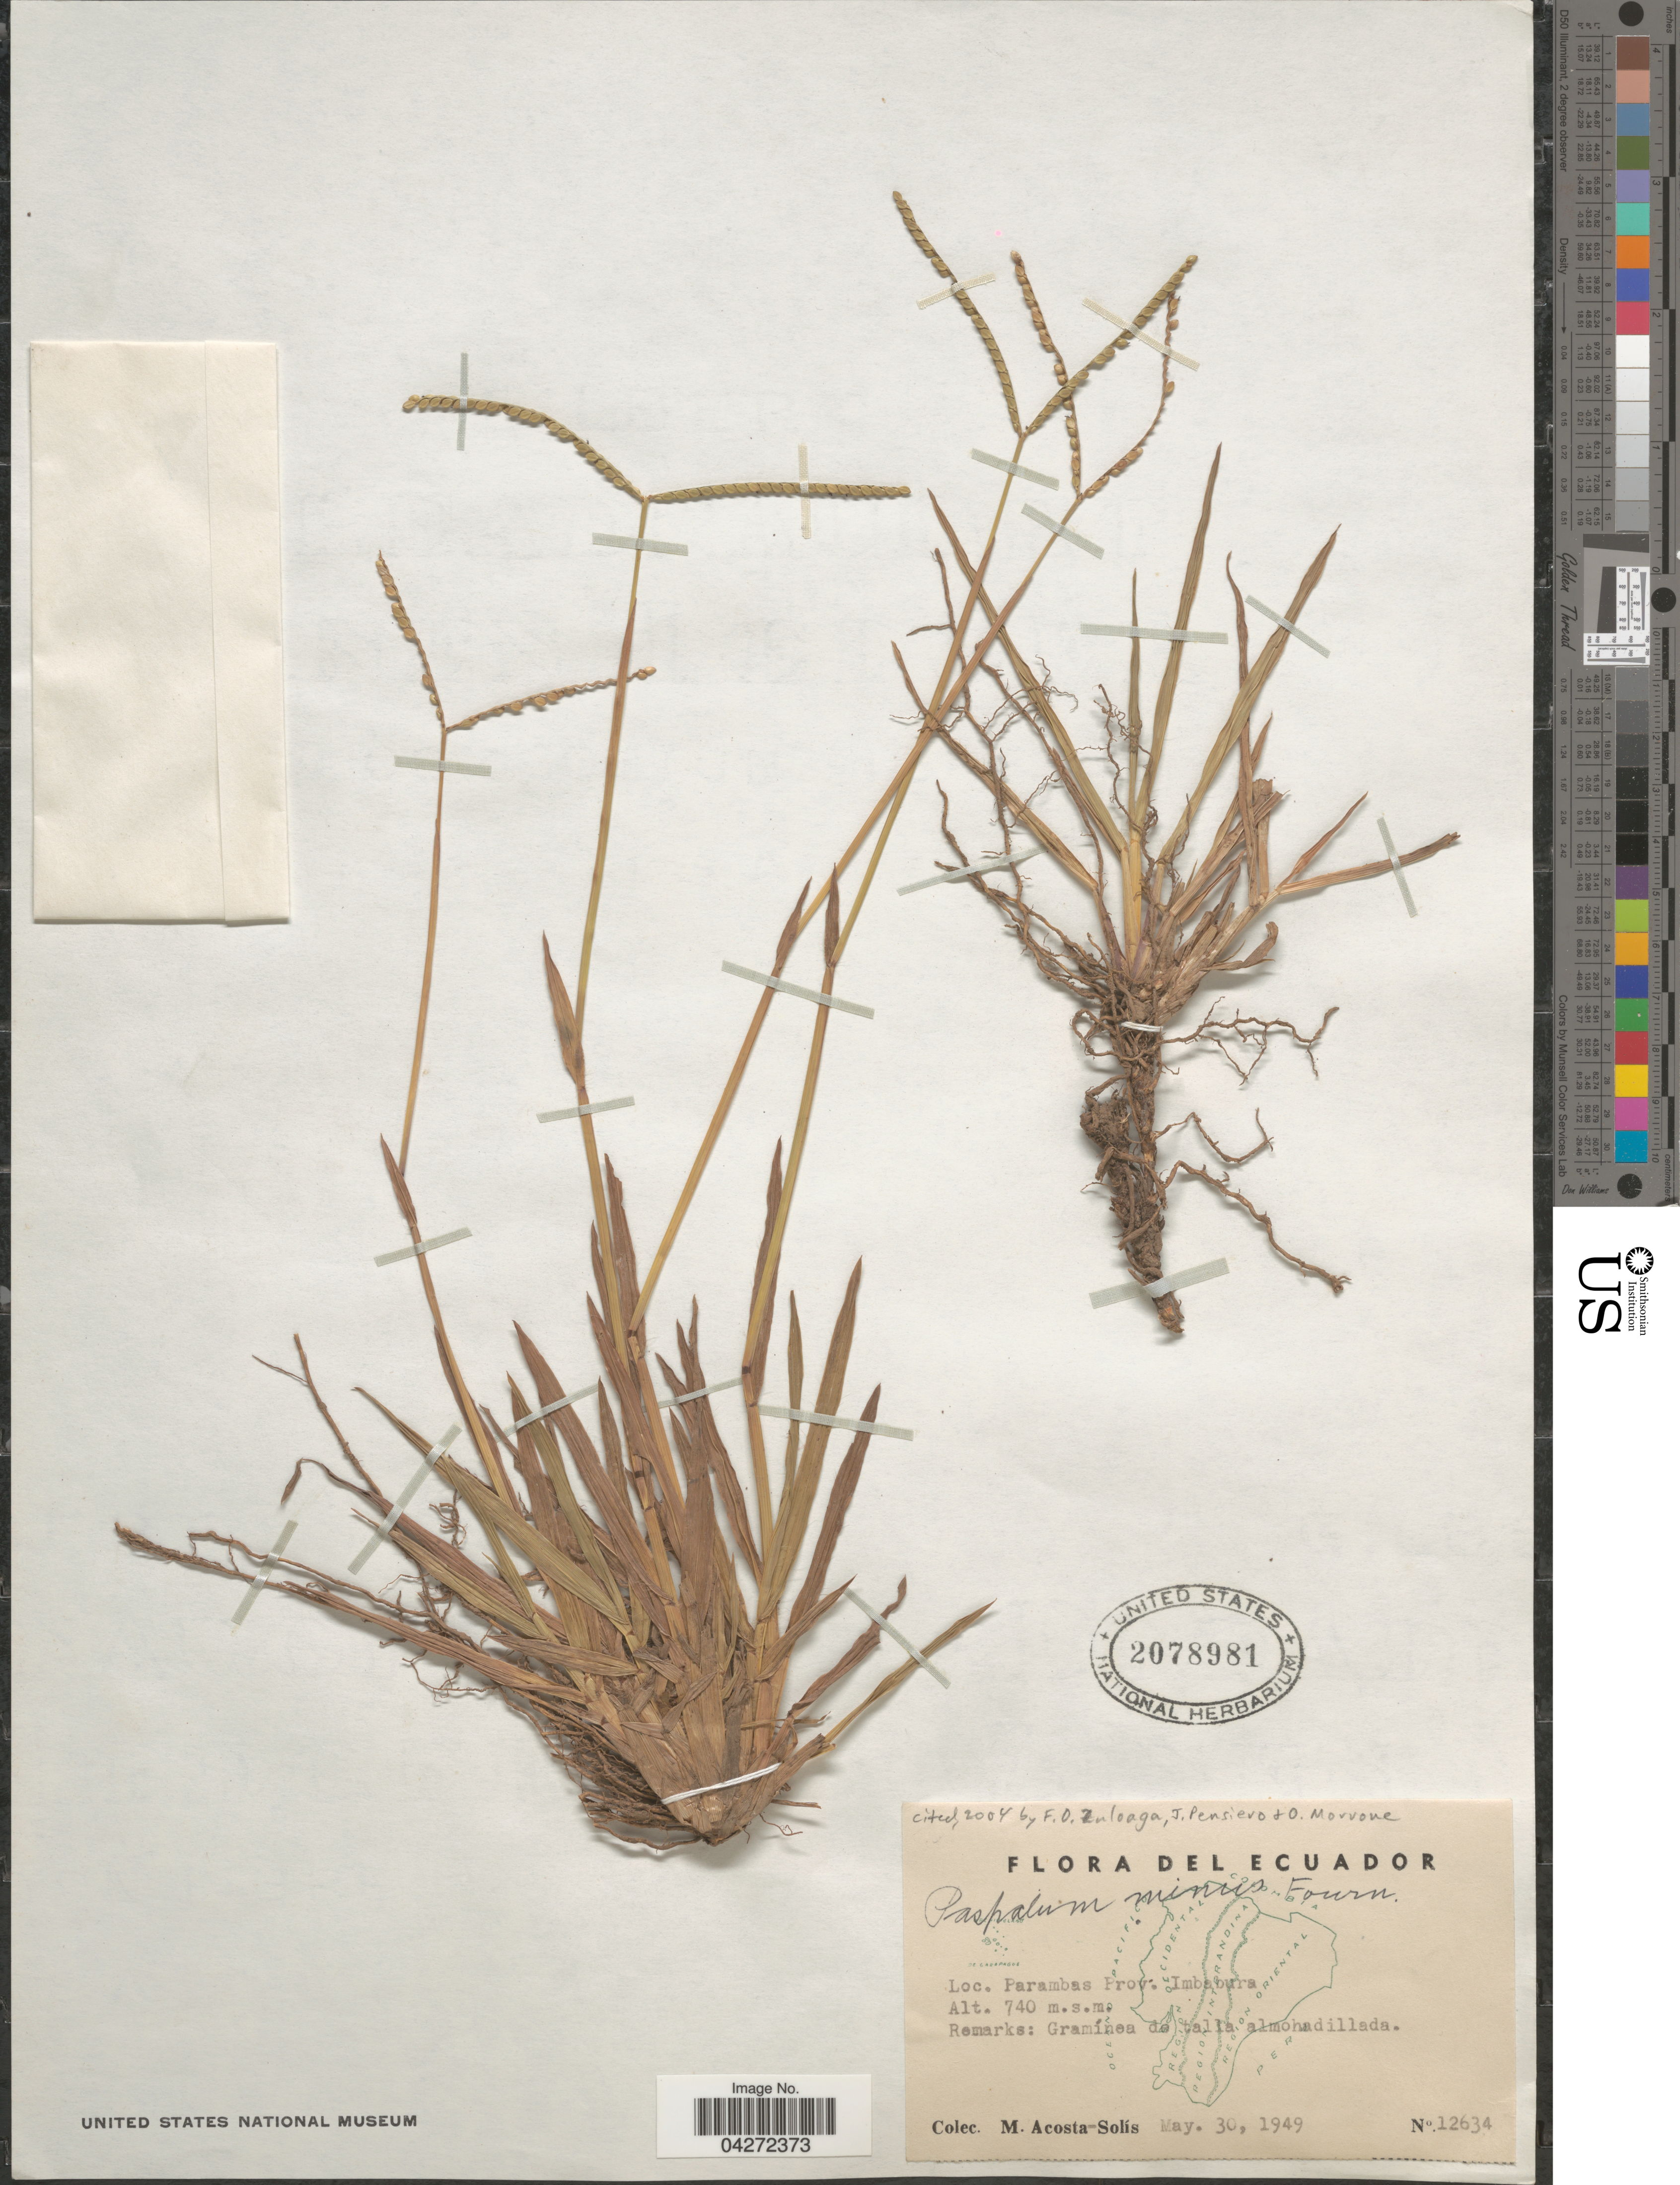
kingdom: Plantae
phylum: Tracheophyta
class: Liliopsida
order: Poales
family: Poaceae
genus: Paspalum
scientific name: Paspalum minus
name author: E. Fourn.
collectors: M. Acosta Solis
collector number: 12634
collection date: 1949-05-30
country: Ecuador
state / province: Imbabura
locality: Parambas.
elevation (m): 740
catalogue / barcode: US 2078981